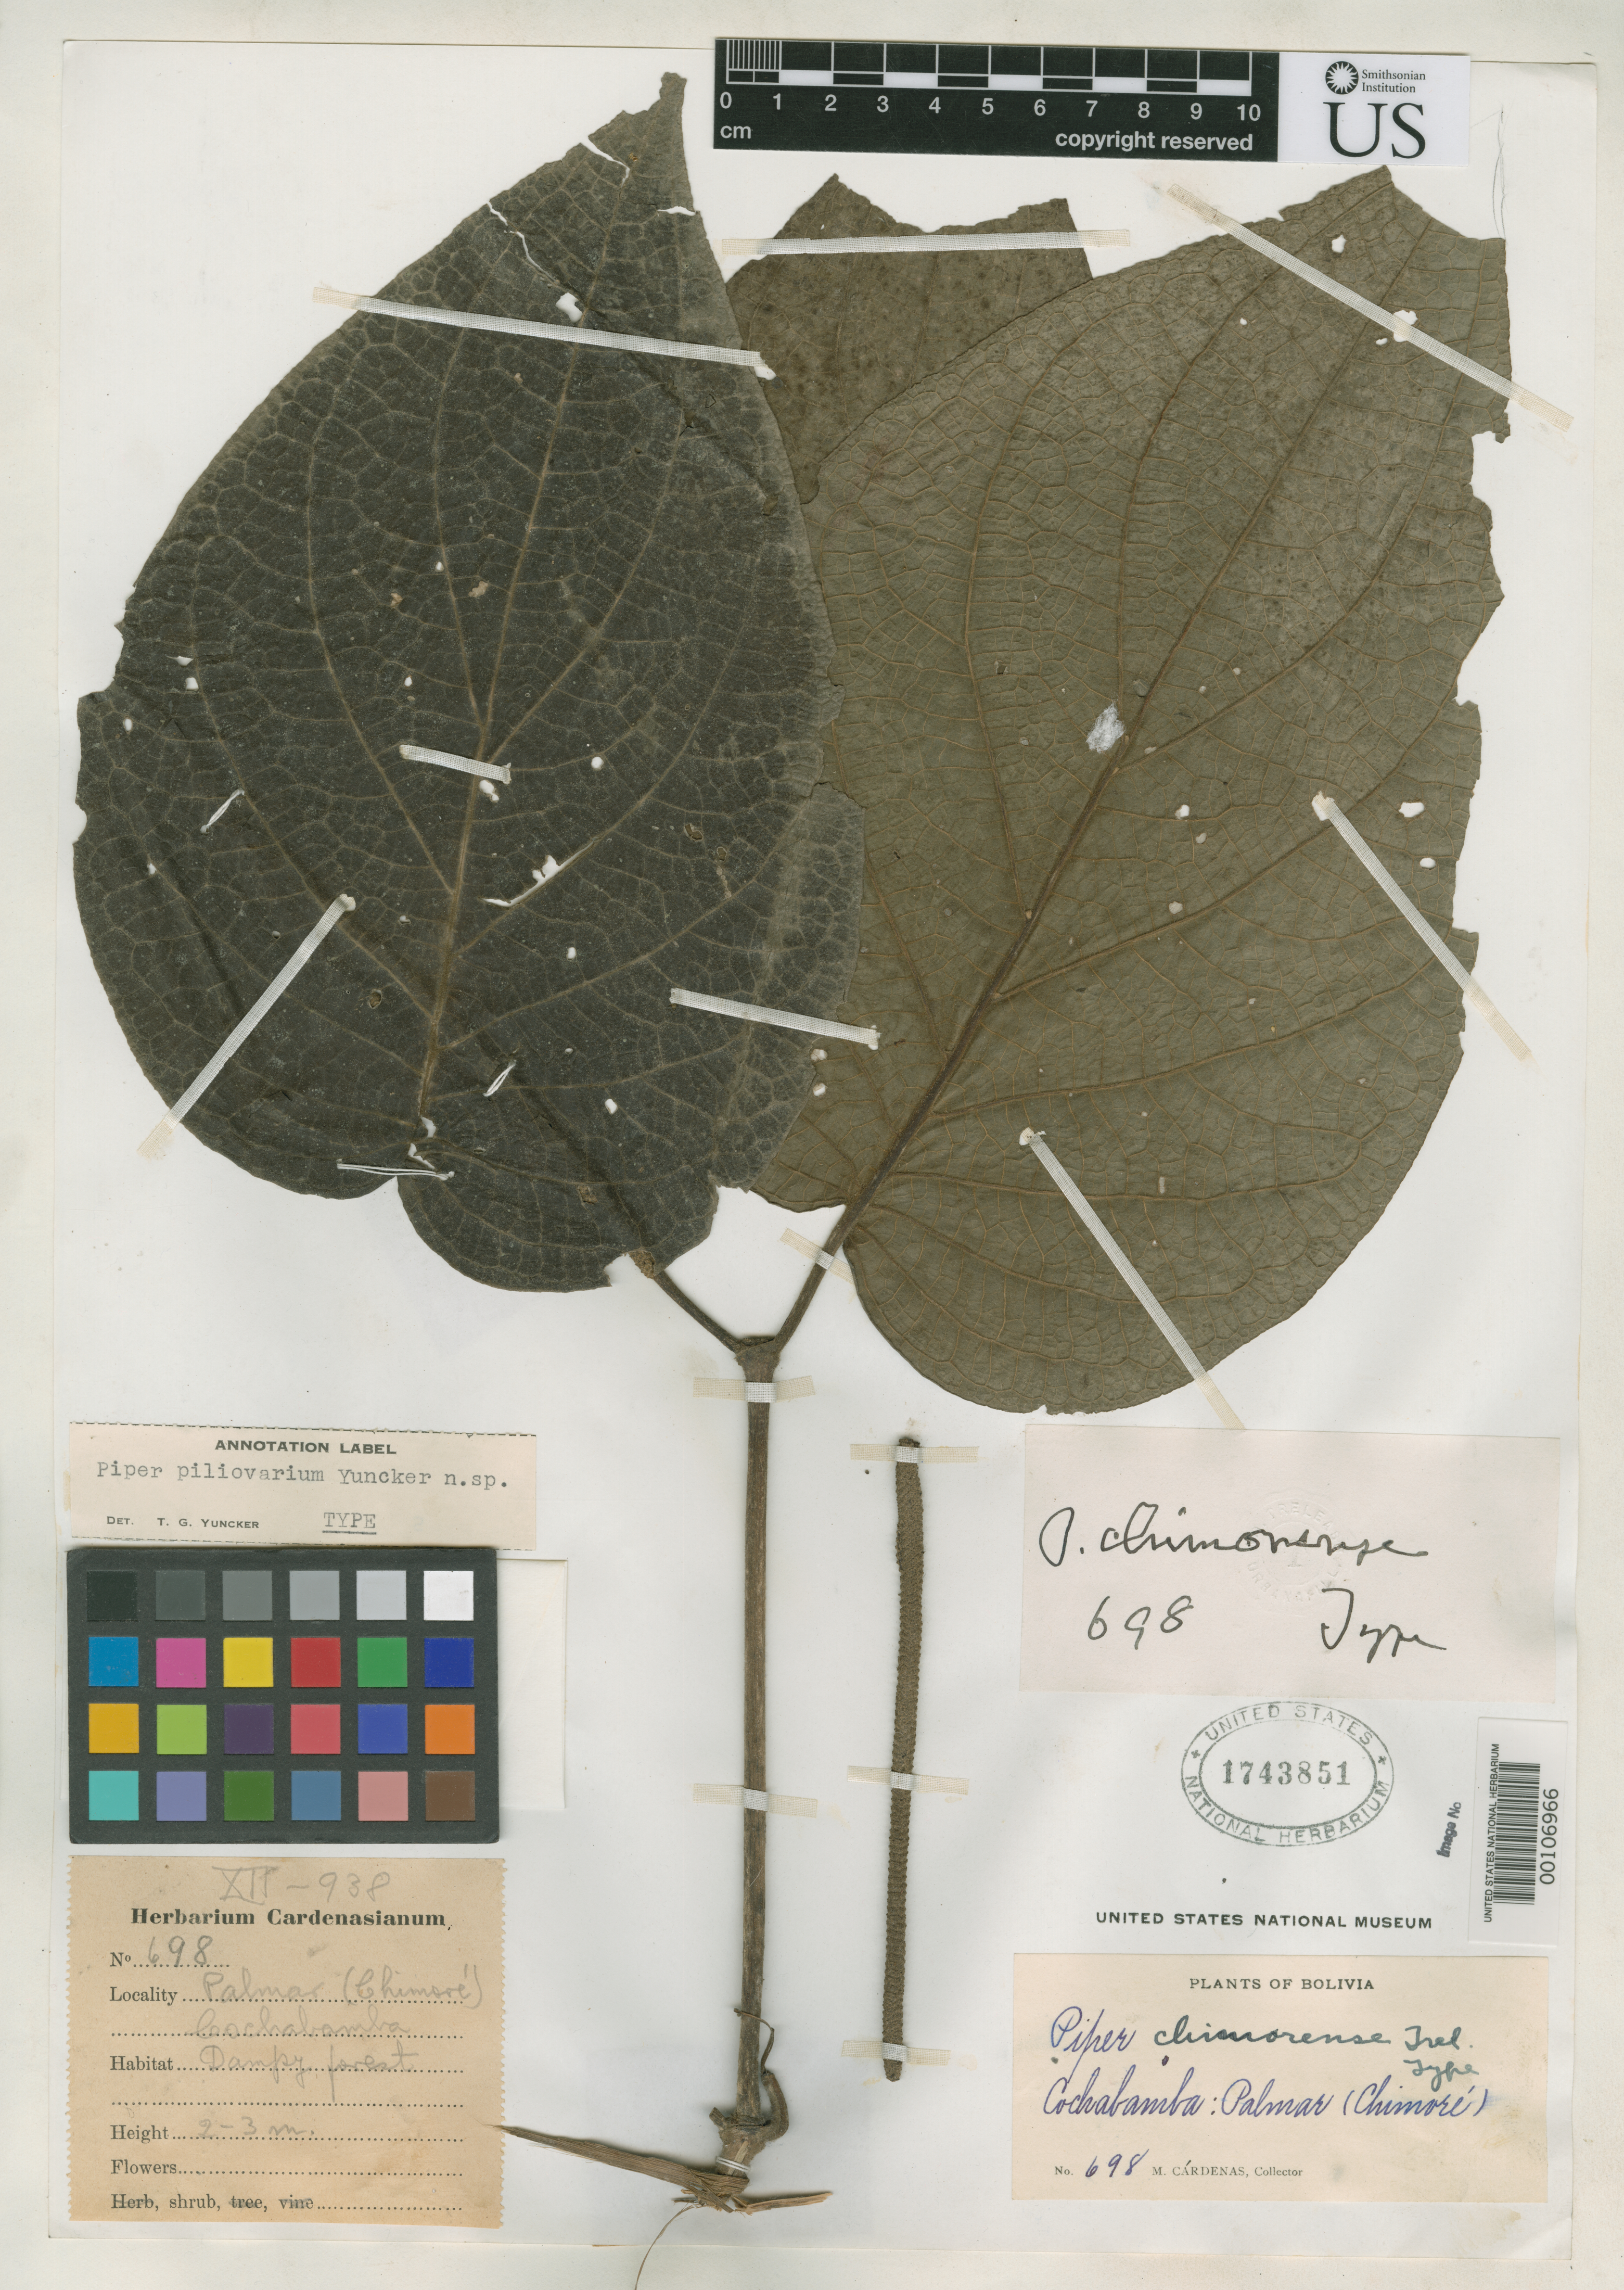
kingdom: Plantae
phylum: Tracheophyta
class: Magnoliopsida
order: Piperales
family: Piperaceae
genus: Piper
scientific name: Piper pubiovarium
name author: Yunck.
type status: Holotype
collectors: M. Cárdenas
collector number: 698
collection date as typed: Jul 1938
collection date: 1938-07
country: Bolivia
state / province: Cochabamba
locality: Palmar, Chimore.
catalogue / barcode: US 1743851